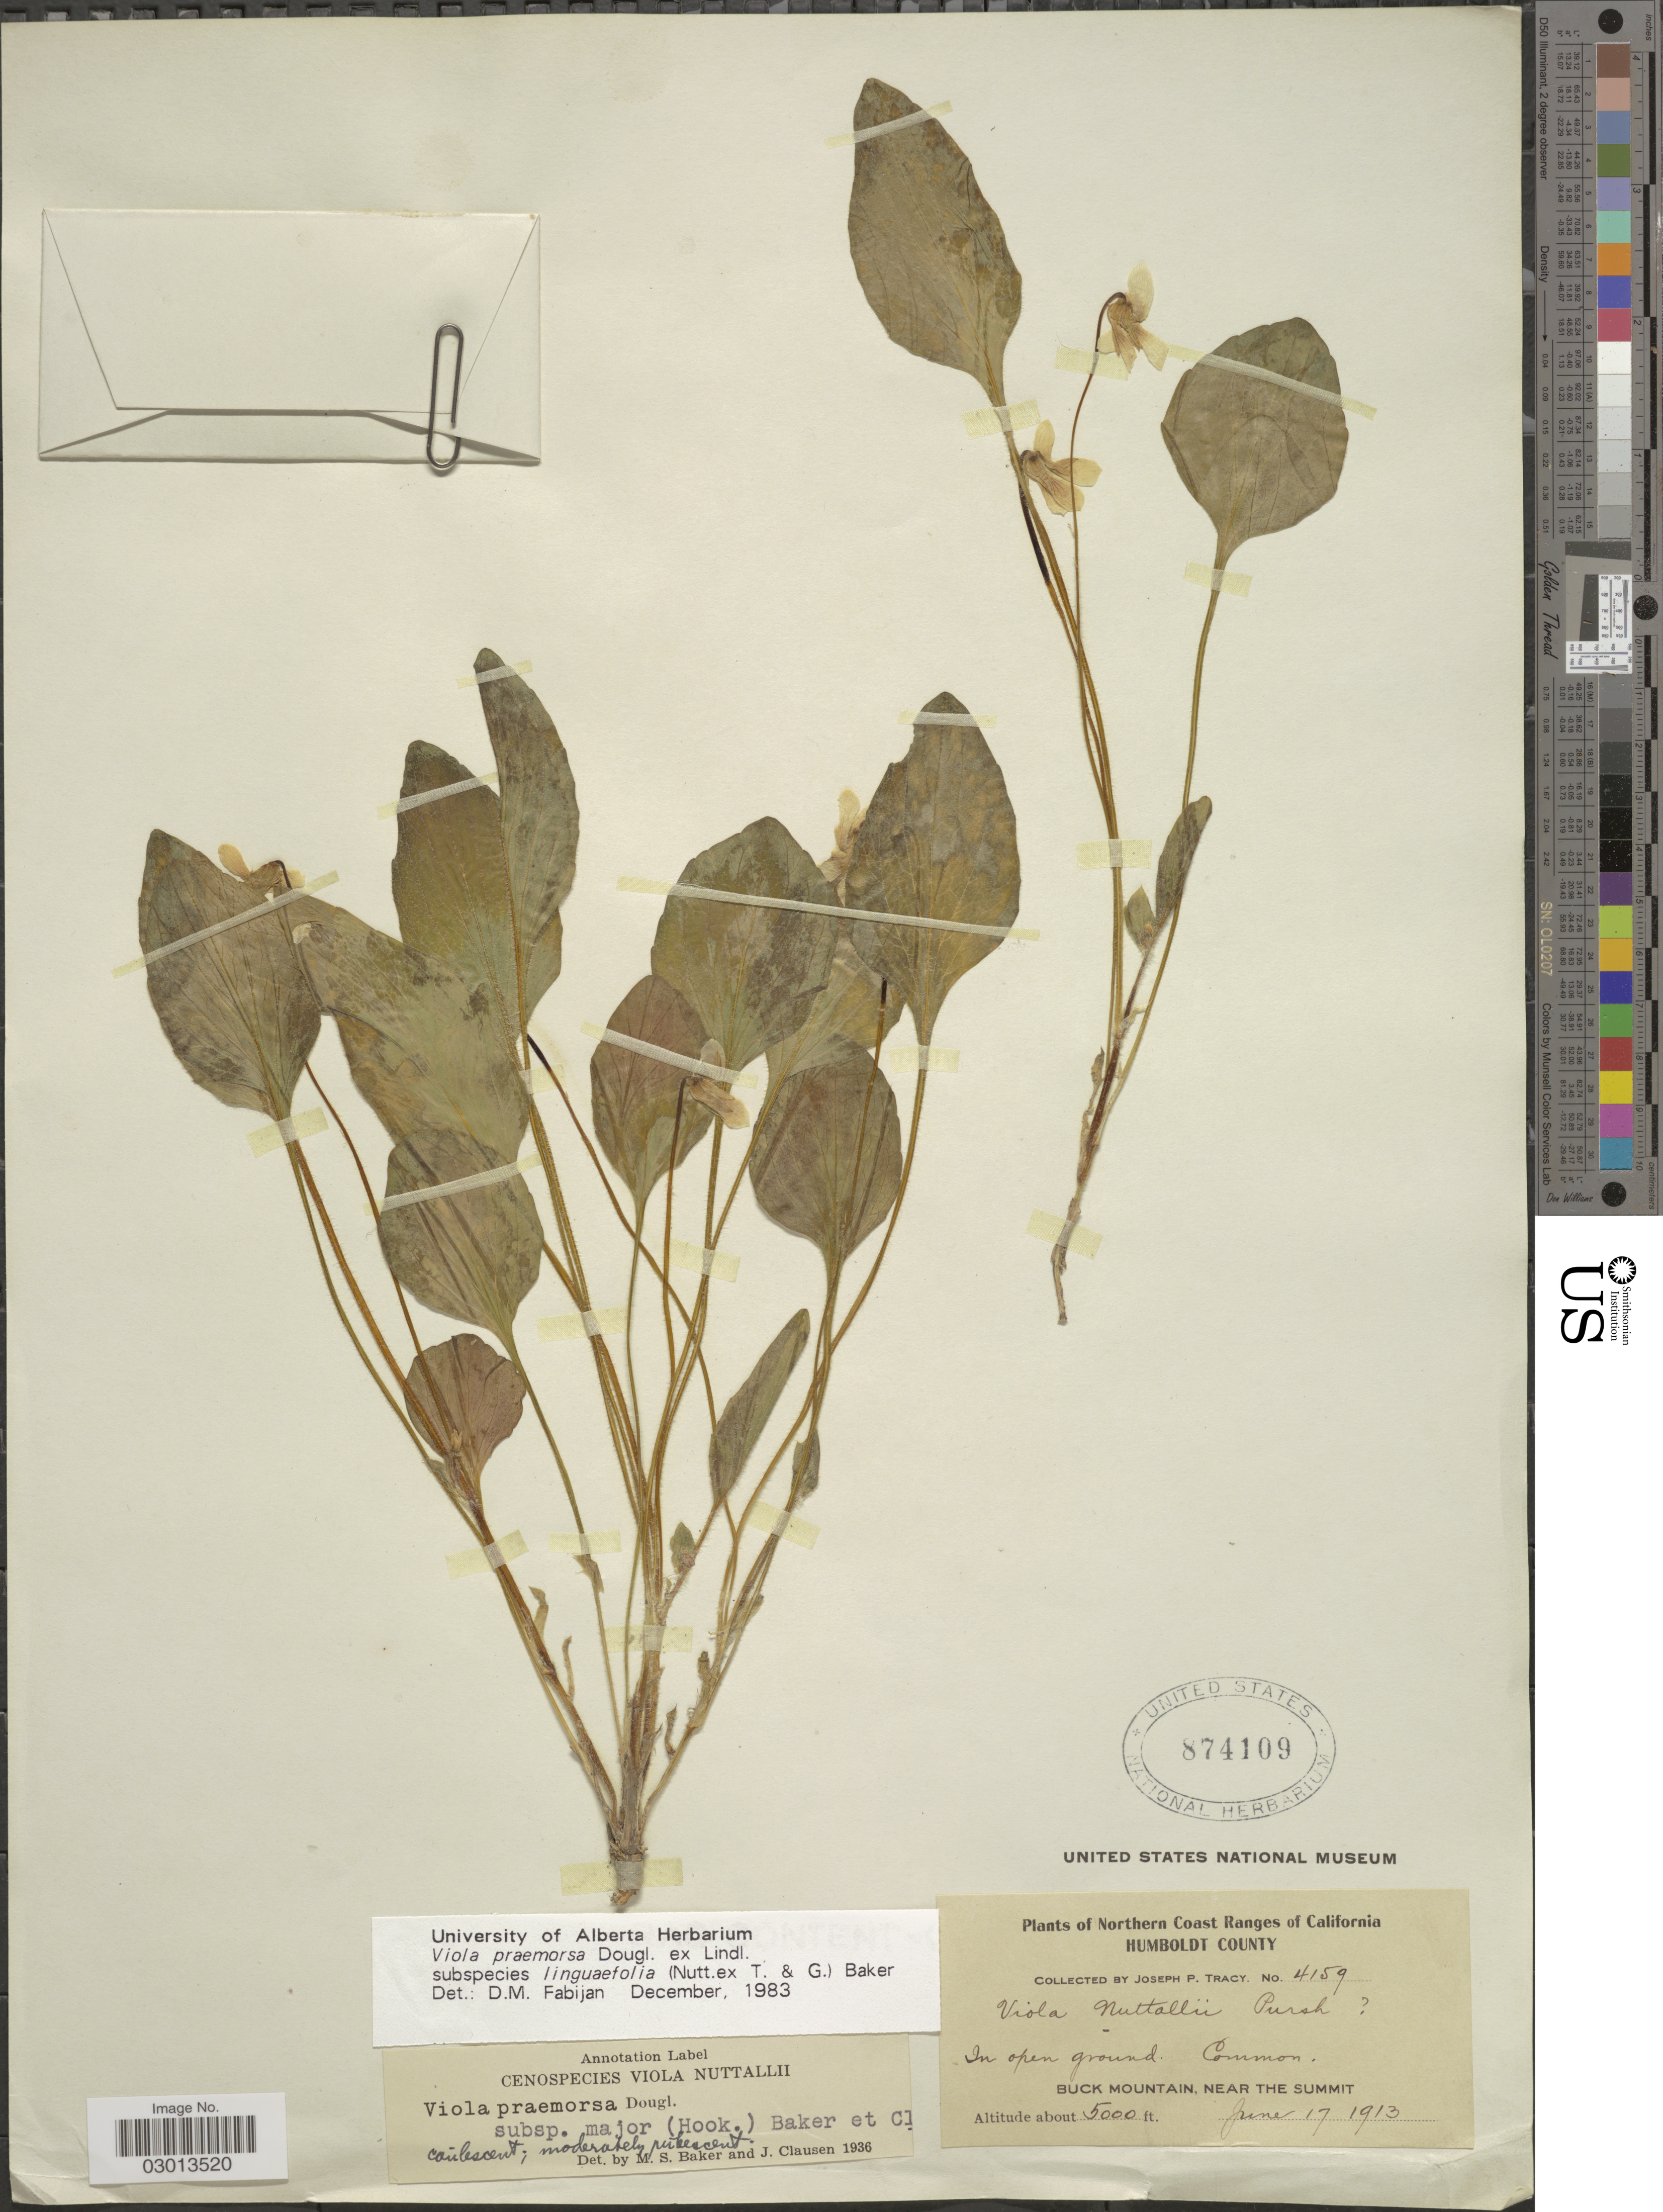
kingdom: Plantae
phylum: Tracheophyta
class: Magnoliopsida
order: Malpighiales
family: Violaceae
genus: Viola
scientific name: Viola praemorsa subsp. linguifolia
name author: (Nutt.) M.S. Baker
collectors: J. Tracy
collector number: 4159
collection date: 1913-06-17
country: United States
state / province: California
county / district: Humboldt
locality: Northern Coast Ranges of California. Humboldt County. Buck Mountain, near the summit.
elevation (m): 1524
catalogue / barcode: US 874109